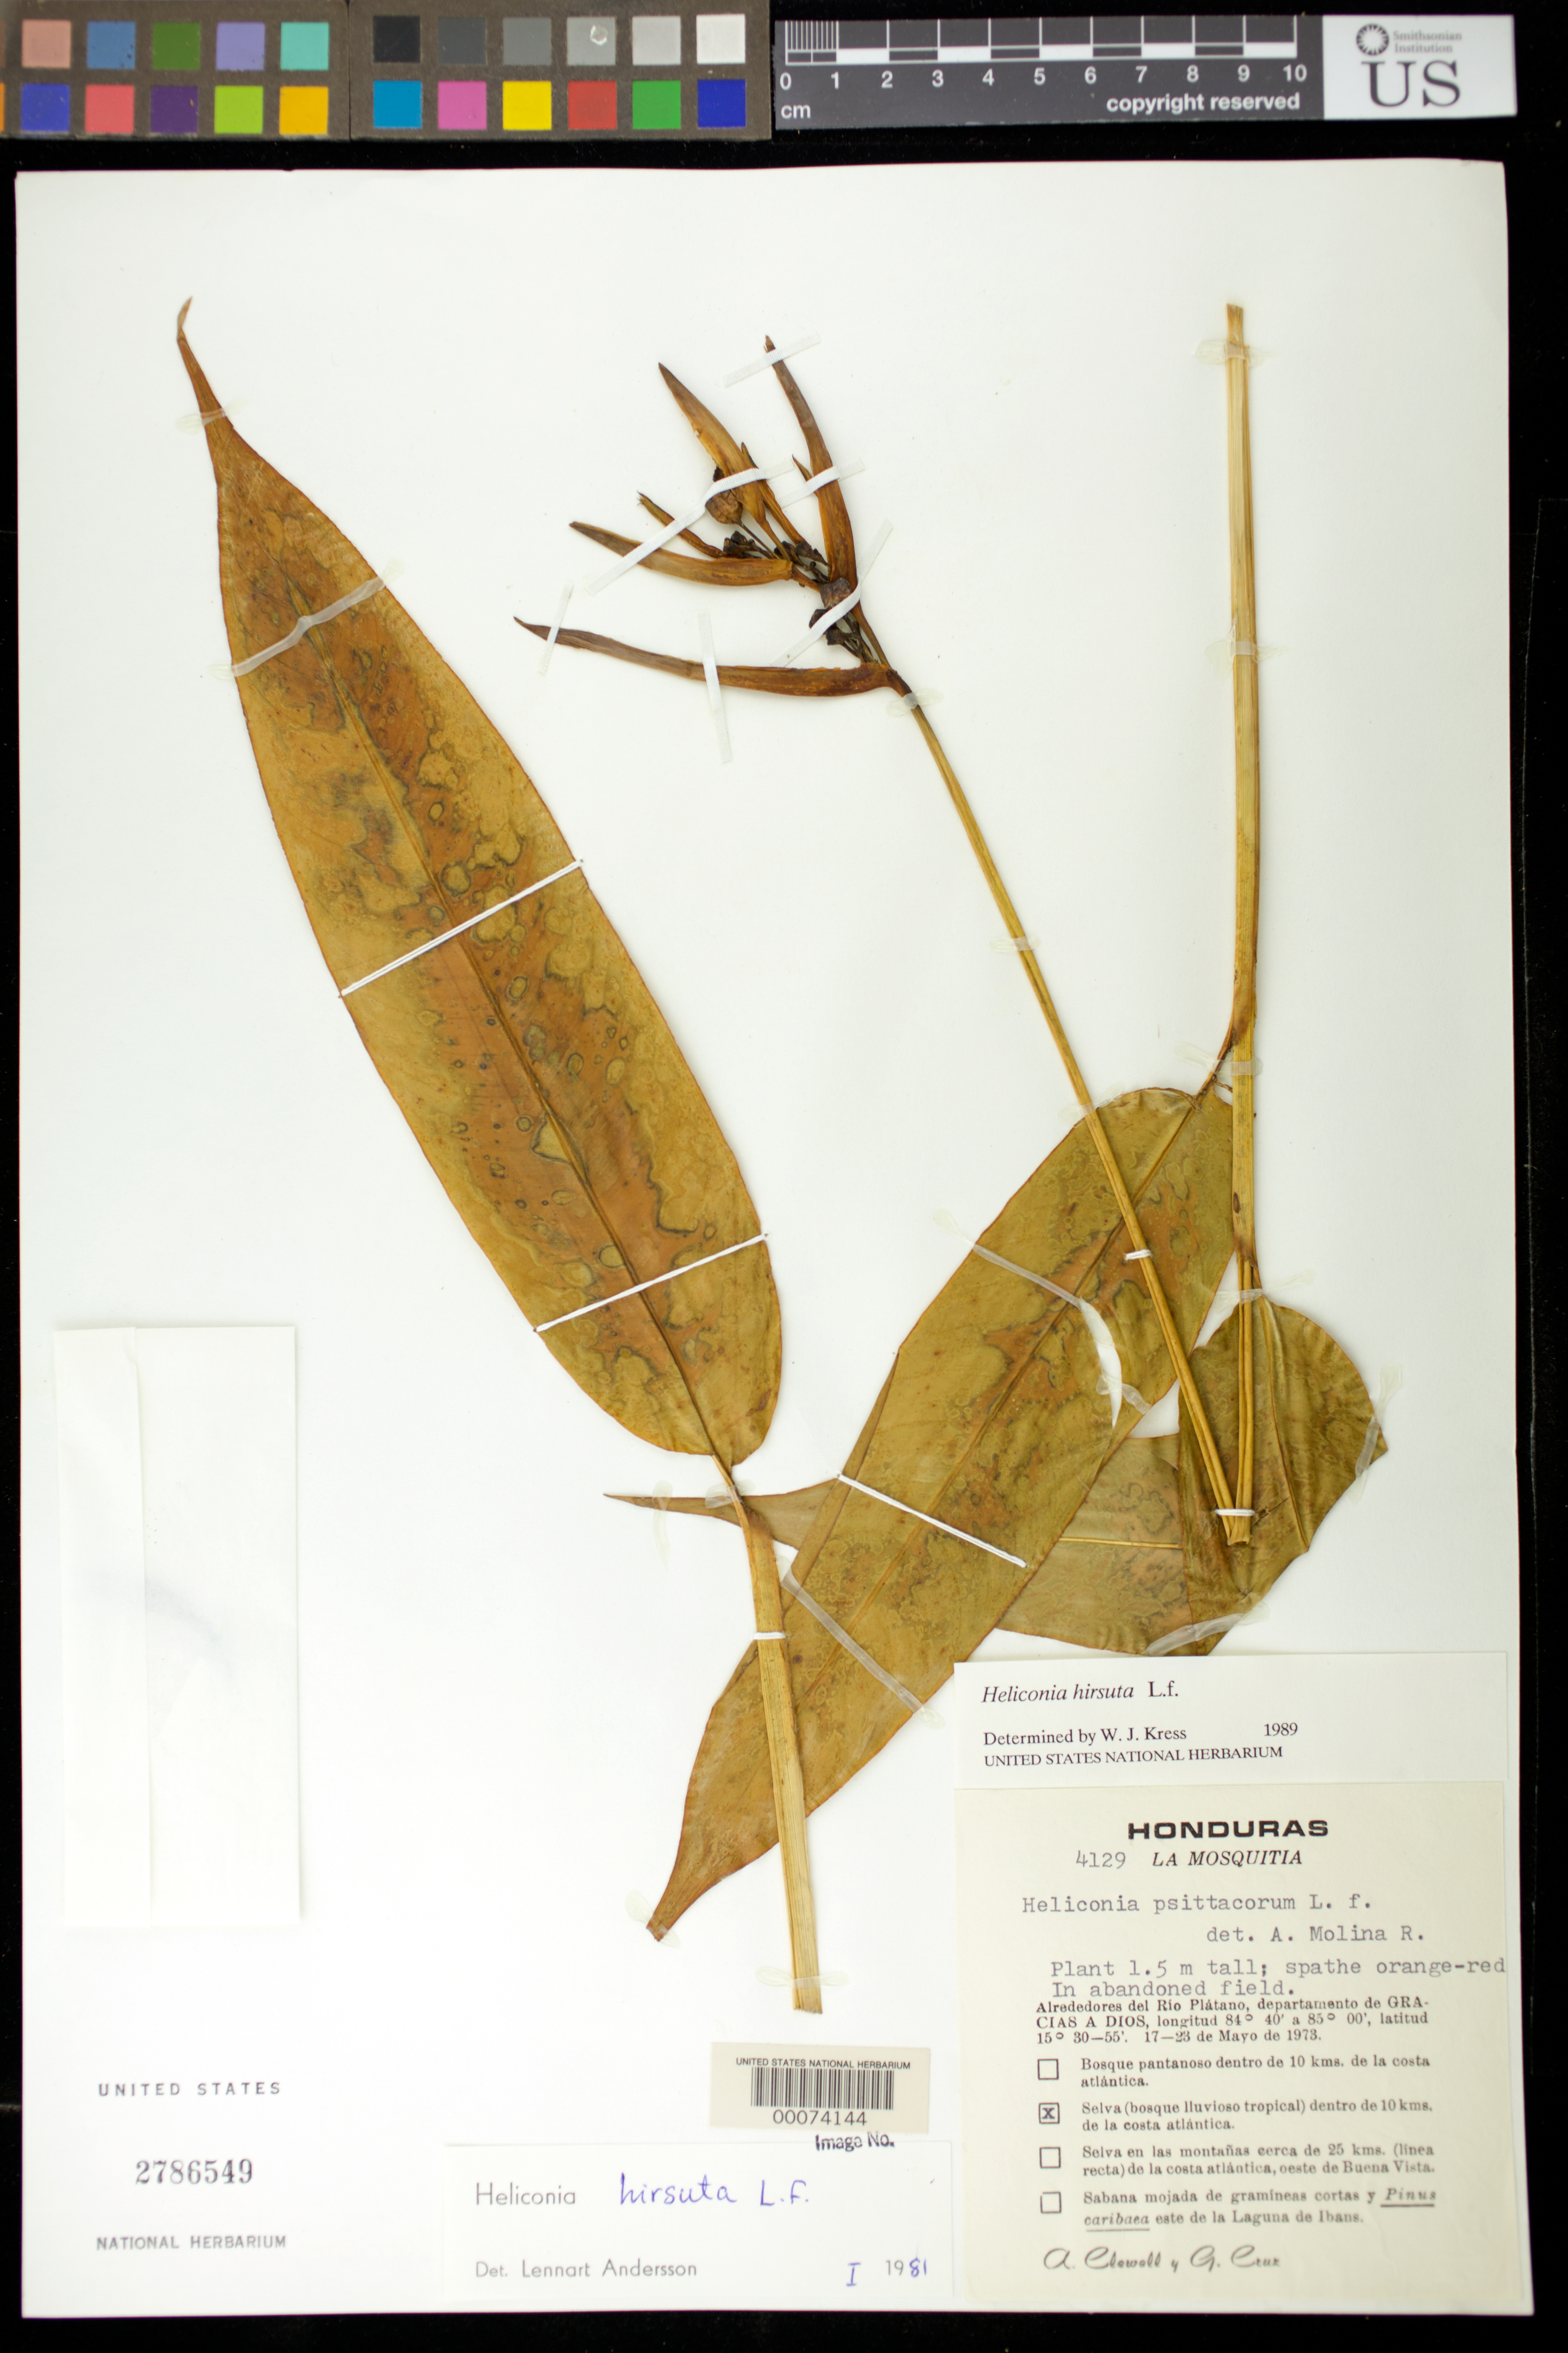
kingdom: Plantae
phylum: Tracheophyta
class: Liliopsida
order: Zingiberales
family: Heliconiaceae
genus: Heliconia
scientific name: Heliconia hirsuta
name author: L. f.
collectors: A. Clewell & G. Cruz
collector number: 4129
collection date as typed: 17 May 1973 to 23 May 1973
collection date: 1973-05-17/1973-05-23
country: Honduras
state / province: Gracias de Dios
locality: Alrededores del río Platano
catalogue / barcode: US 2786549